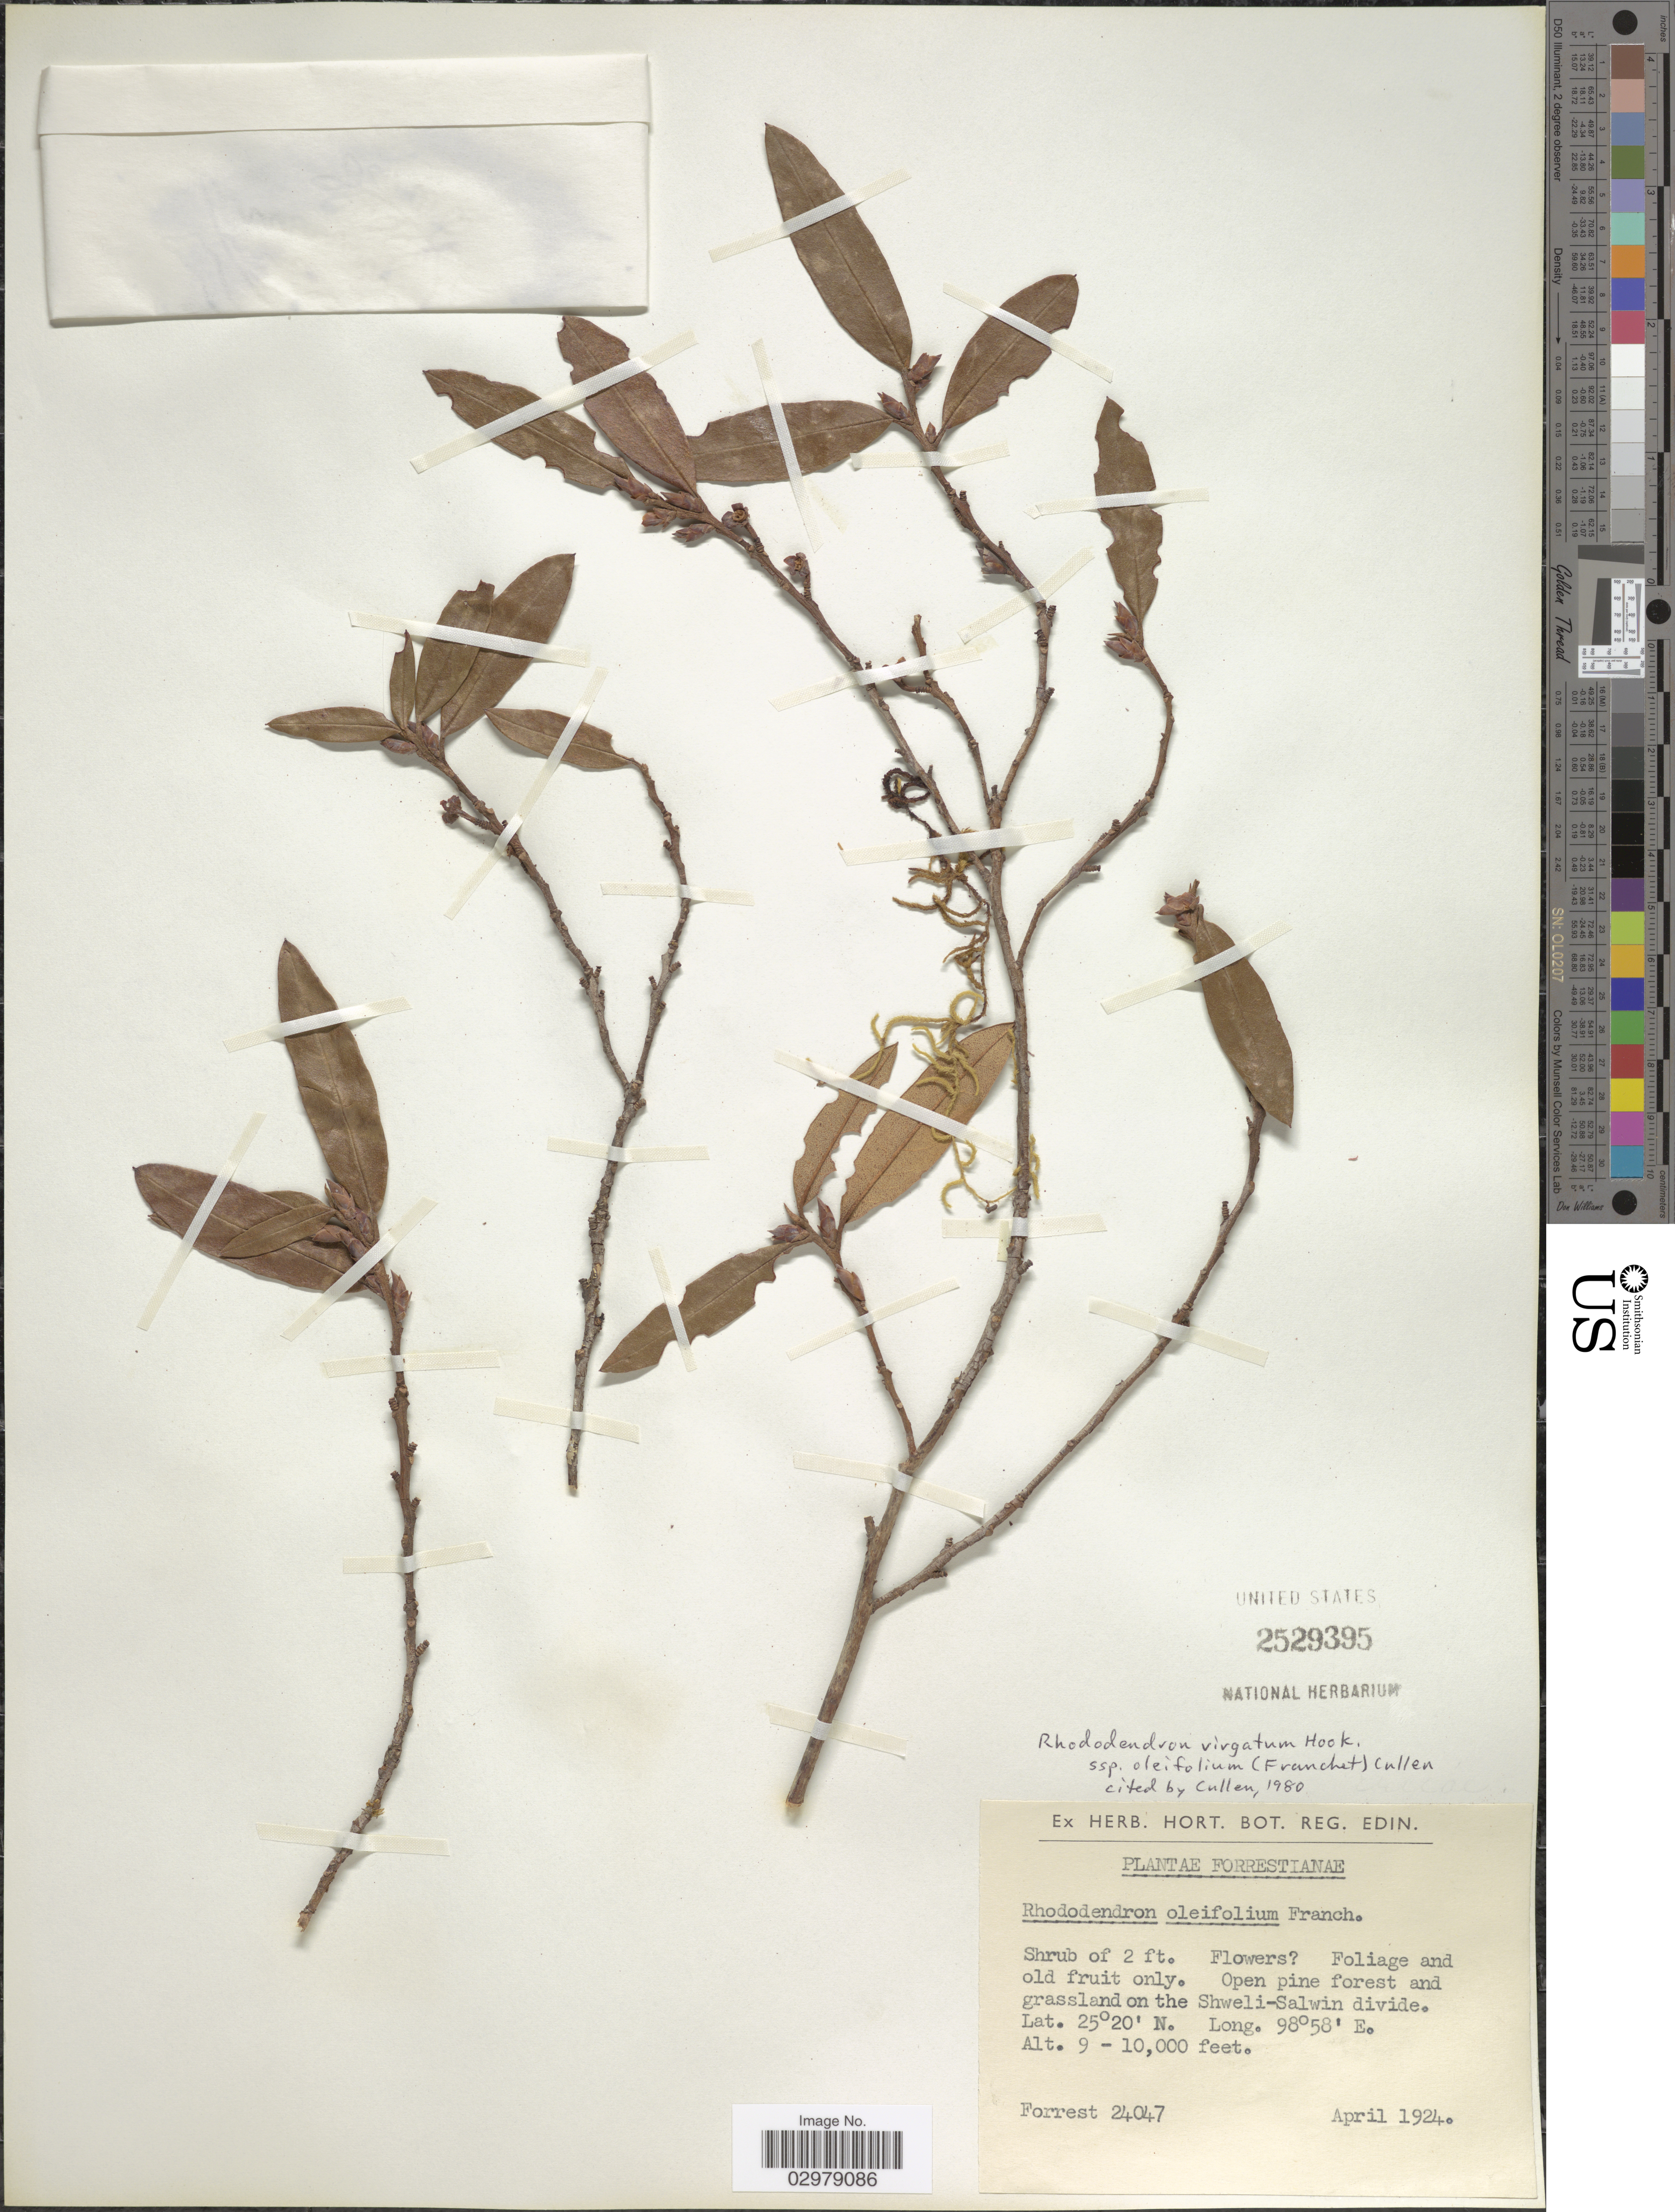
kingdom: Plantae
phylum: Tracheophyta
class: Magnoliopsida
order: Ericales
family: Ericaceae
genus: Rhododendron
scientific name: Rhododendron virgatum subsp. oleifolium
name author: (Franch.) Cullen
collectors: -. Forrest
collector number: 24047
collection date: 1924-04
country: China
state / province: Yunnan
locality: Open pine forest and grassland on the Shweli-Salwin divide.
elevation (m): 2743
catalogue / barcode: US 2529395